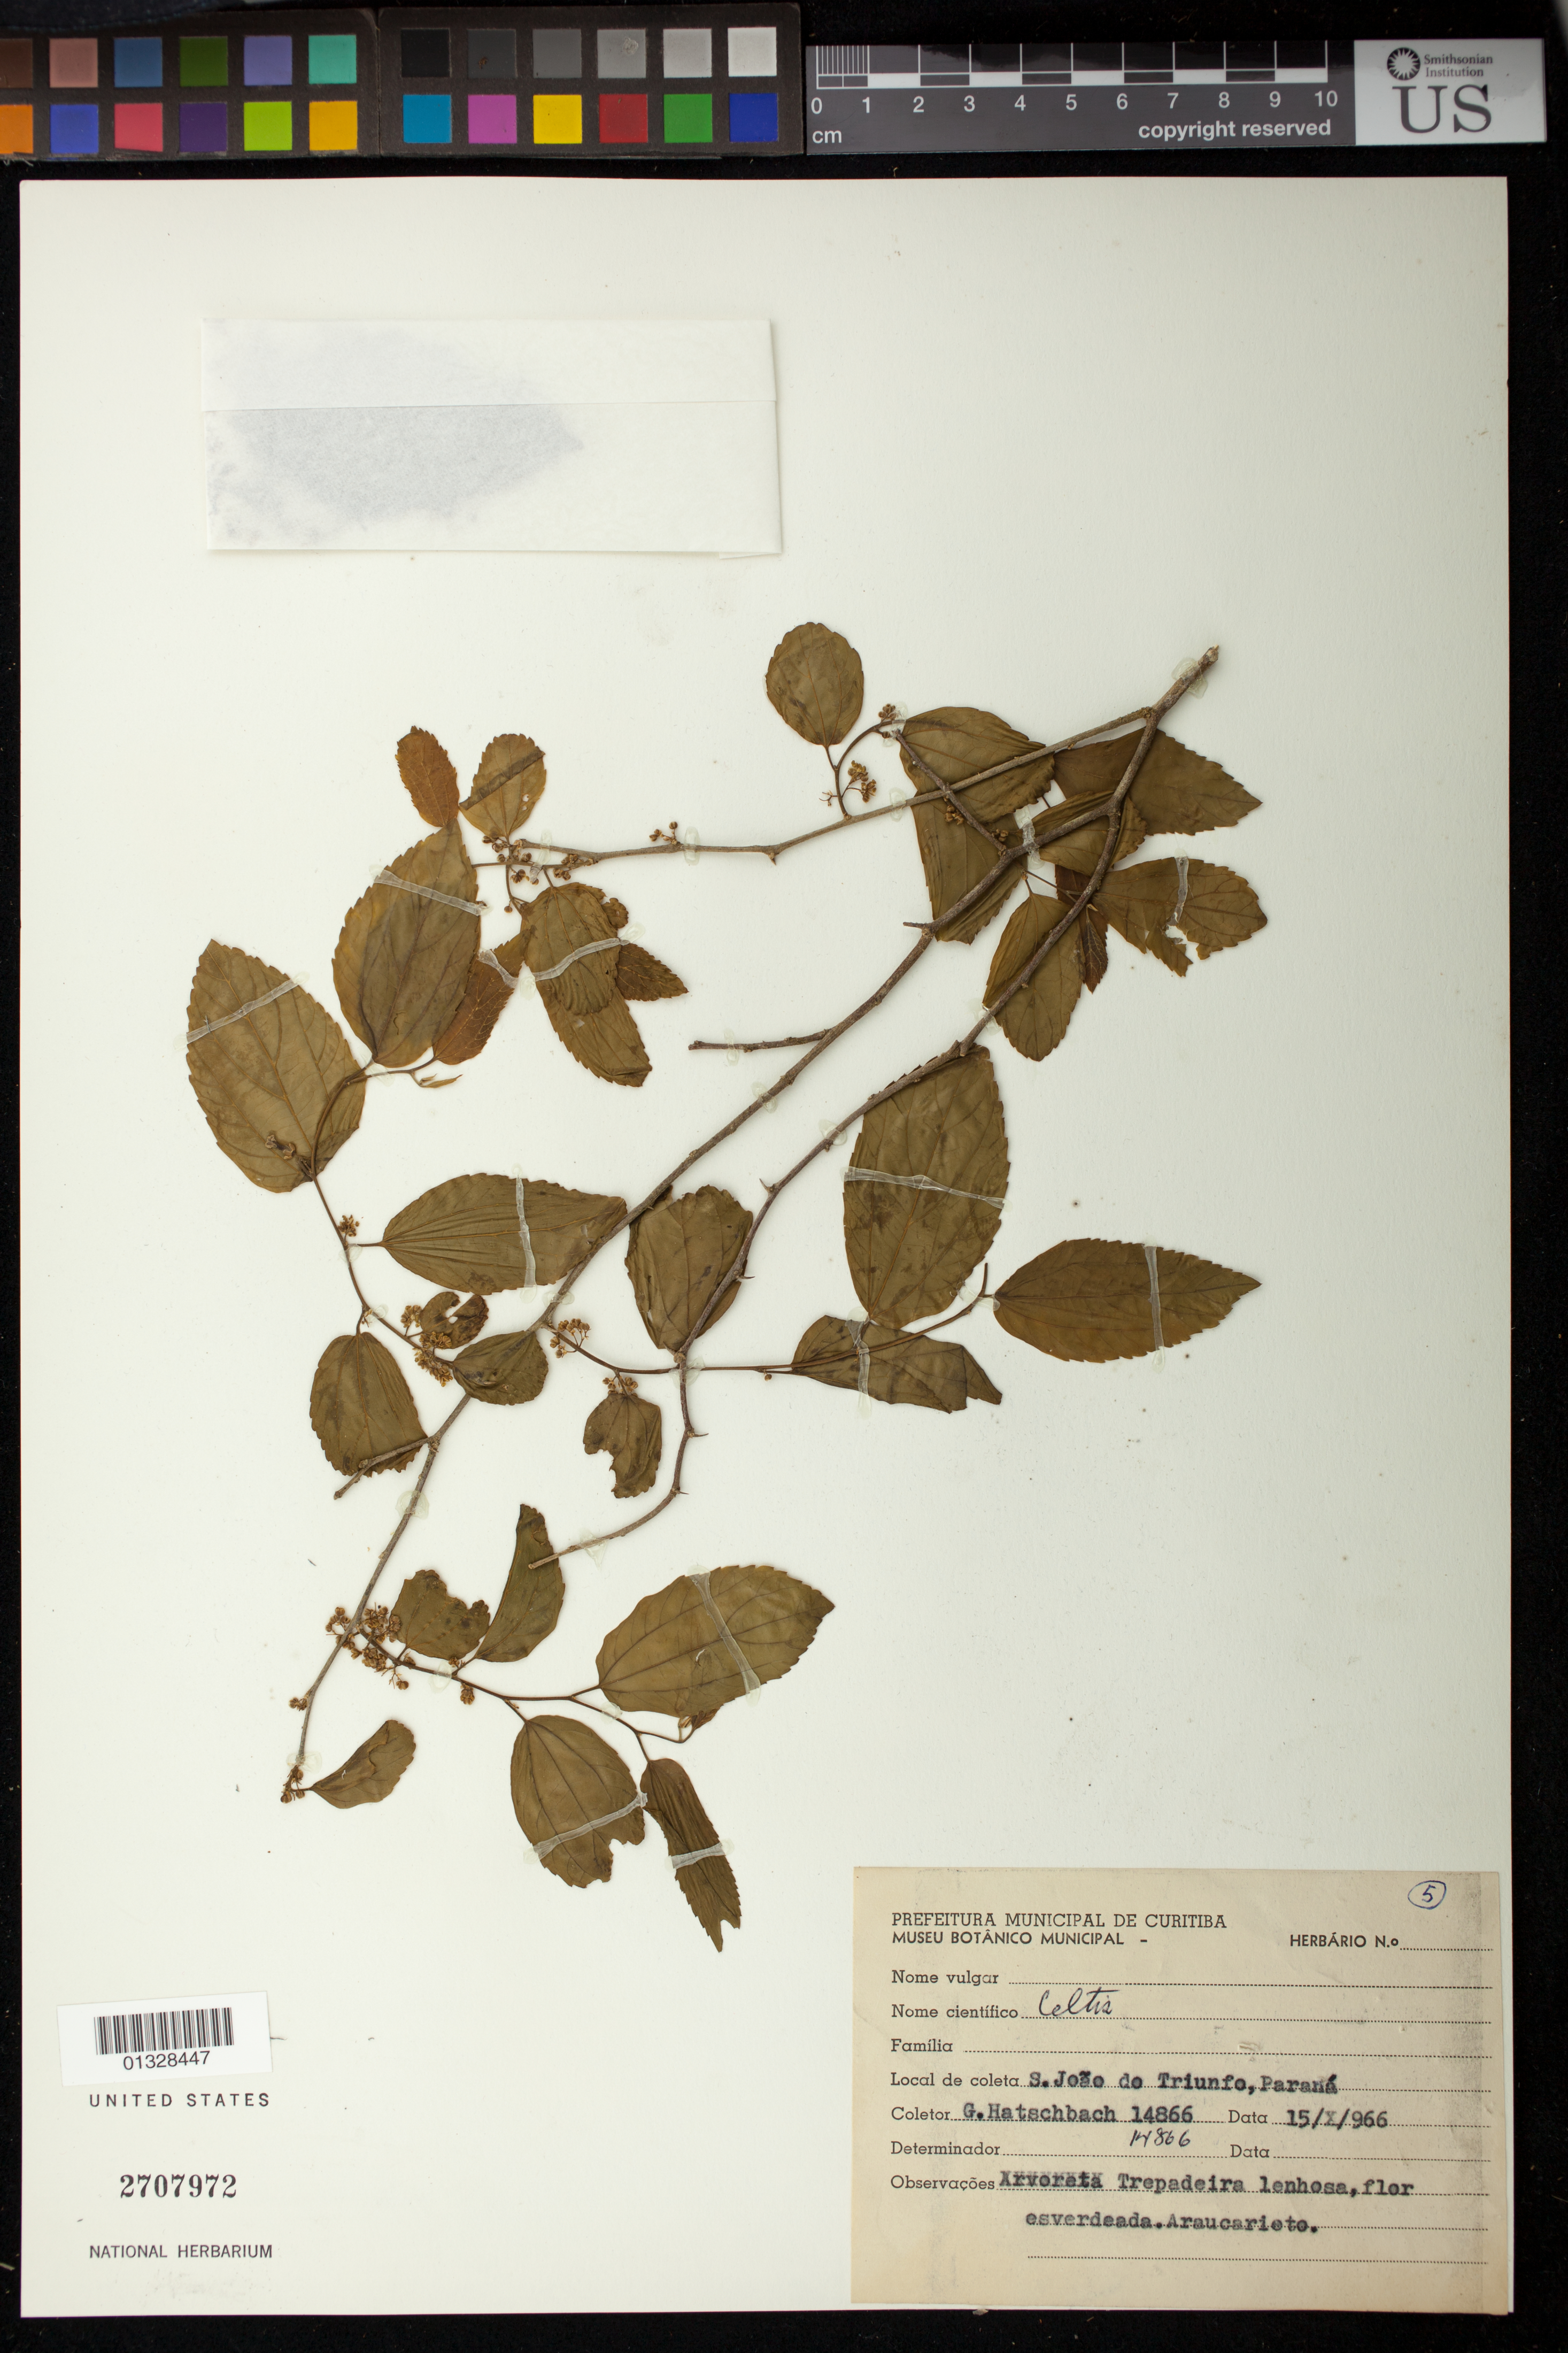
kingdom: Plantae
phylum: Tracheophyta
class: Magnoliopsida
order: Rosales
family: Cannabaceae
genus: Celtis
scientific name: Celtis sp.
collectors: G. Hatschbach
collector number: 14866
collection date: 1966-10-15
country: Brazil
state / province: Paraná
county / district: São João do Triunfo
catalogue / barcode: US 2707972